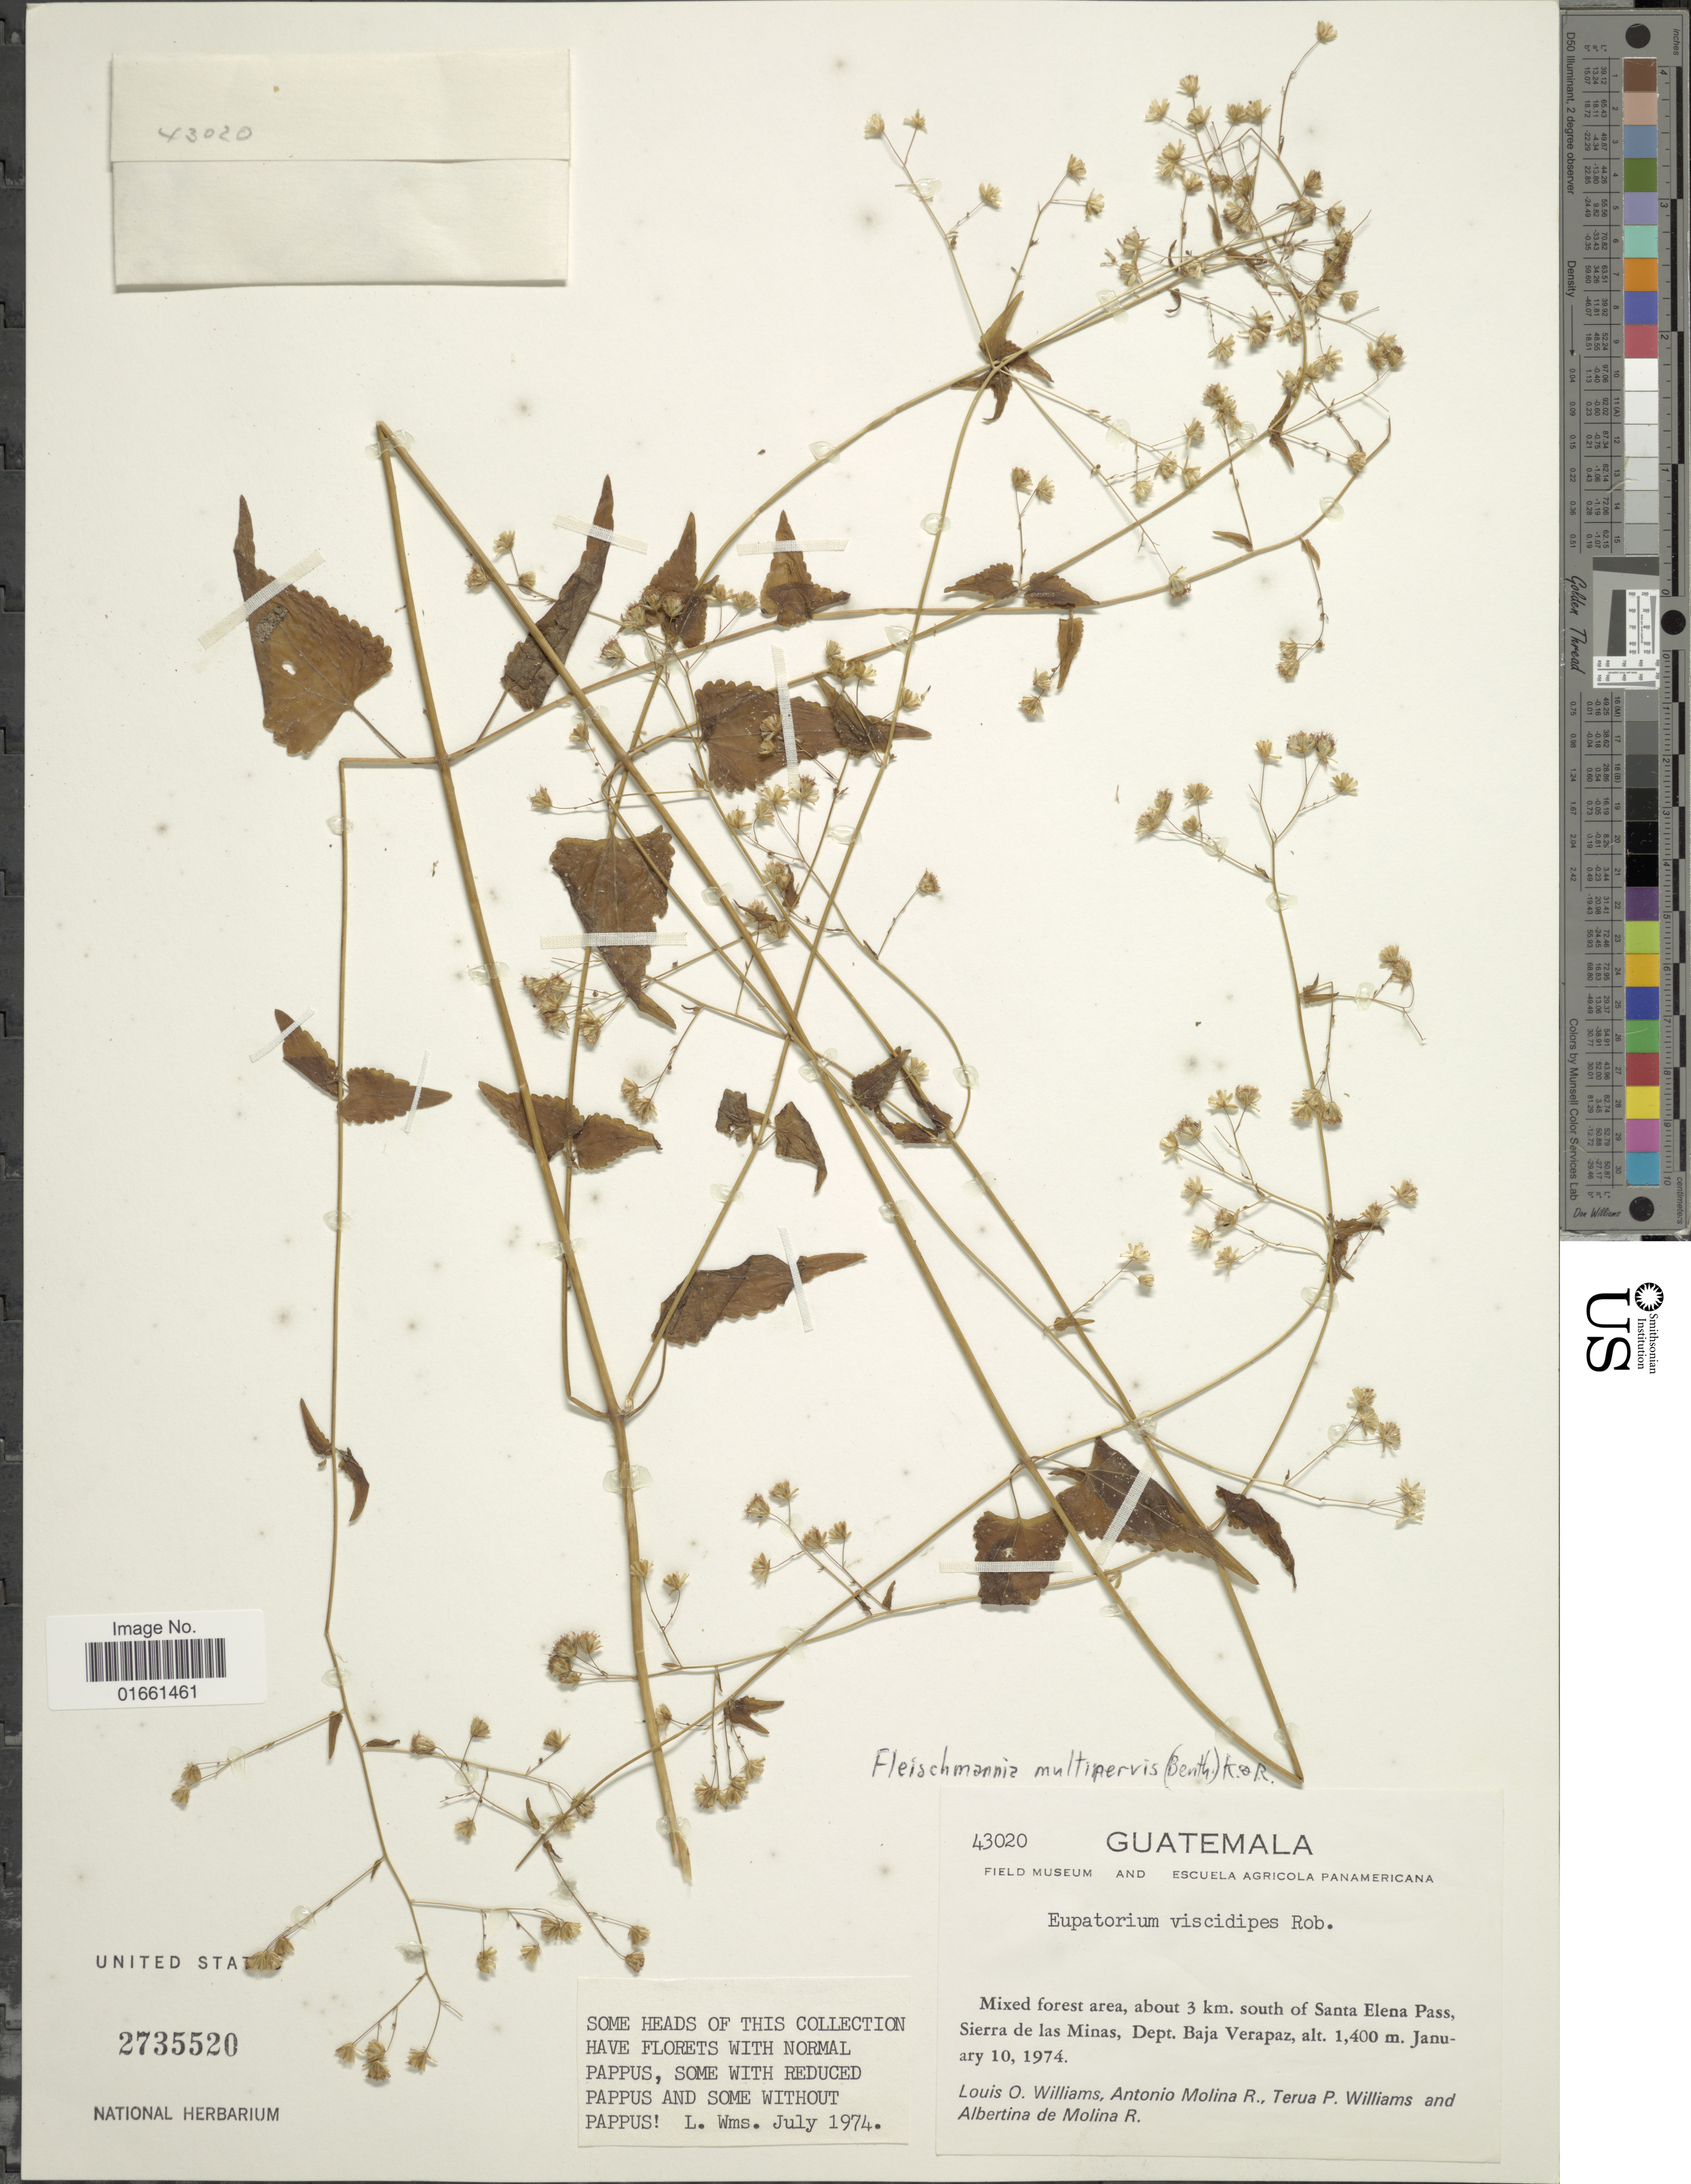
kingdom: Plantae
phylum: Tracheophyta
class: Magnoliopsida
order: Asterales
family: Asteraceae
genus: Fleischmannia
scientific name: Fleischmannia multinervis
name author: (Benth.) R.M. King & H. Rob.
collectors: L. O. Williams, A. Molina R., T. P. Williams & A. R. Molina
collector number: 43020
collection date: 1974-01-10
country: Guatemala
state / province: Baja Verapaz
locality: Mixed forest area, about 3 km south of Santa Elena Pass, Sierra de las Minas, Dept. Baja Verapaz.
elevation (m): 1400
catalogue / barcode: US 2735520